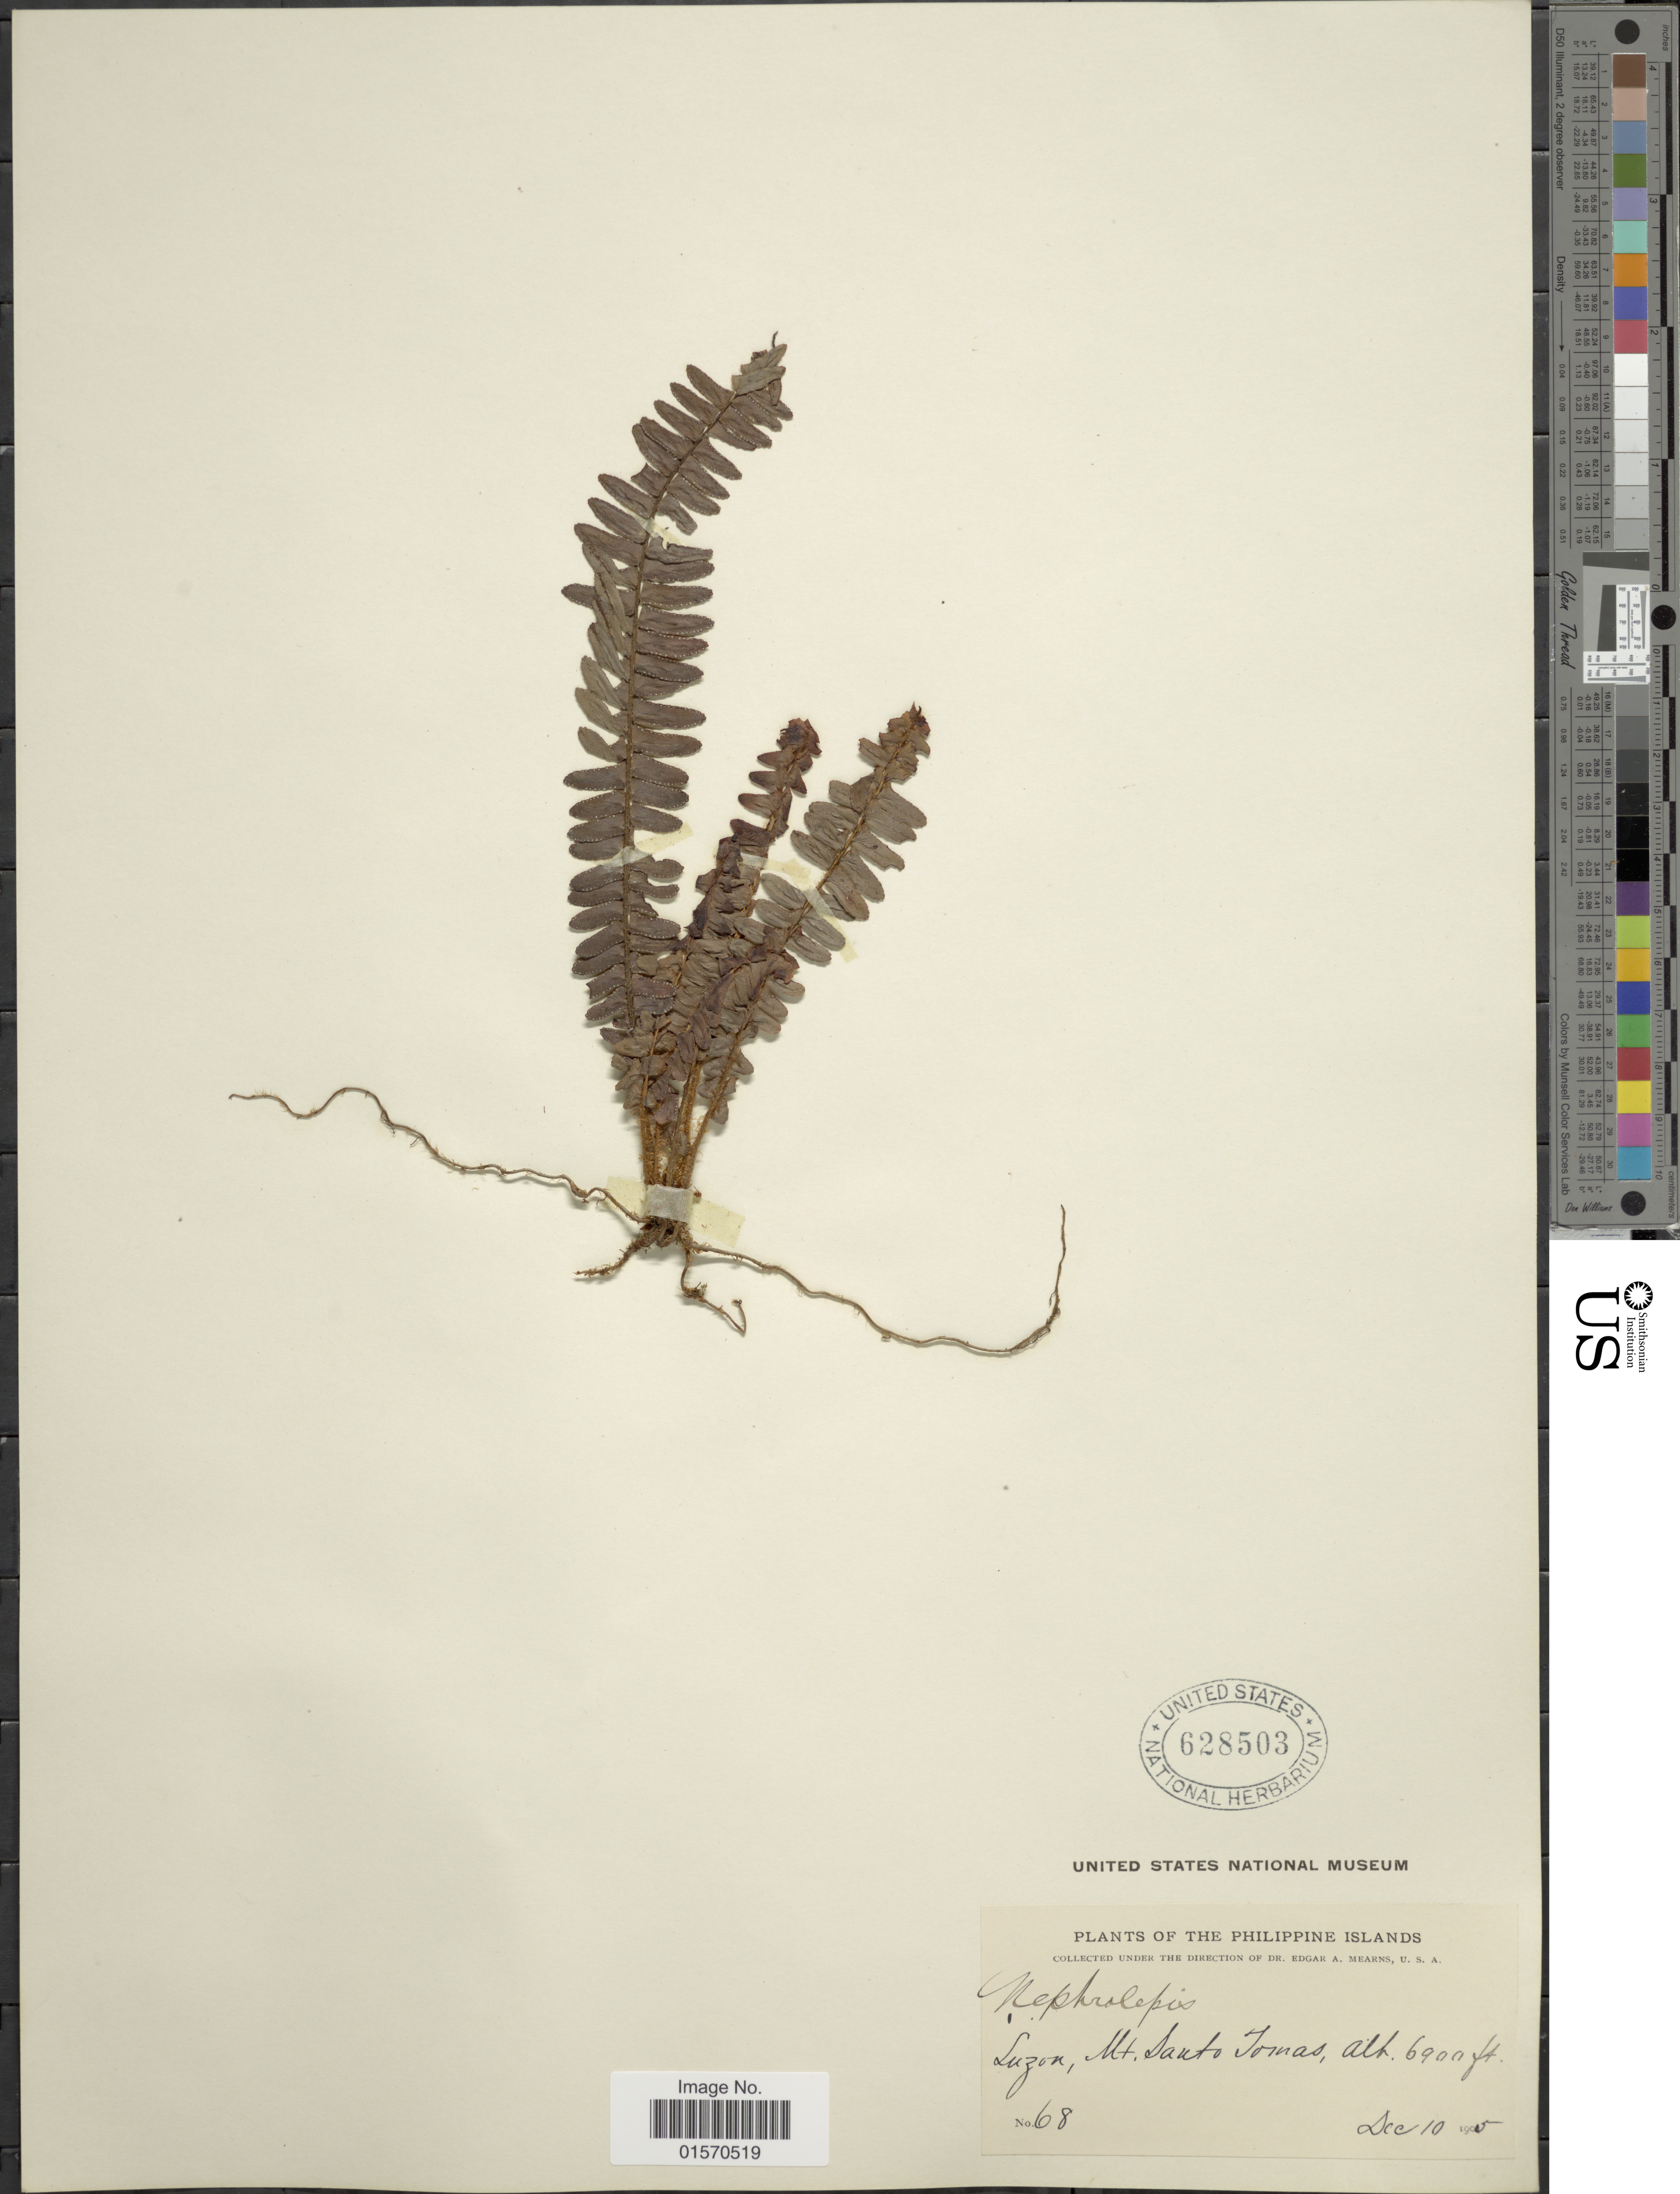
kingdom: Plantae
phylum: Tracheophyta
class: Polypodiopsida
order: Polypodiales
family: Nephrolepidaceae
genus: Nephrolepis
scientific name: Nephrolepis cordifolia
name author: (L.) C. Presl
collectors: E. A. Mearns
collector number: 68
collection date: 1905-12-10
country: Philippines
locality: Philippine Islands. Luzon, Mt. Santo Tomas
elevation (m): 2103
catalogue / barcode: US 628503